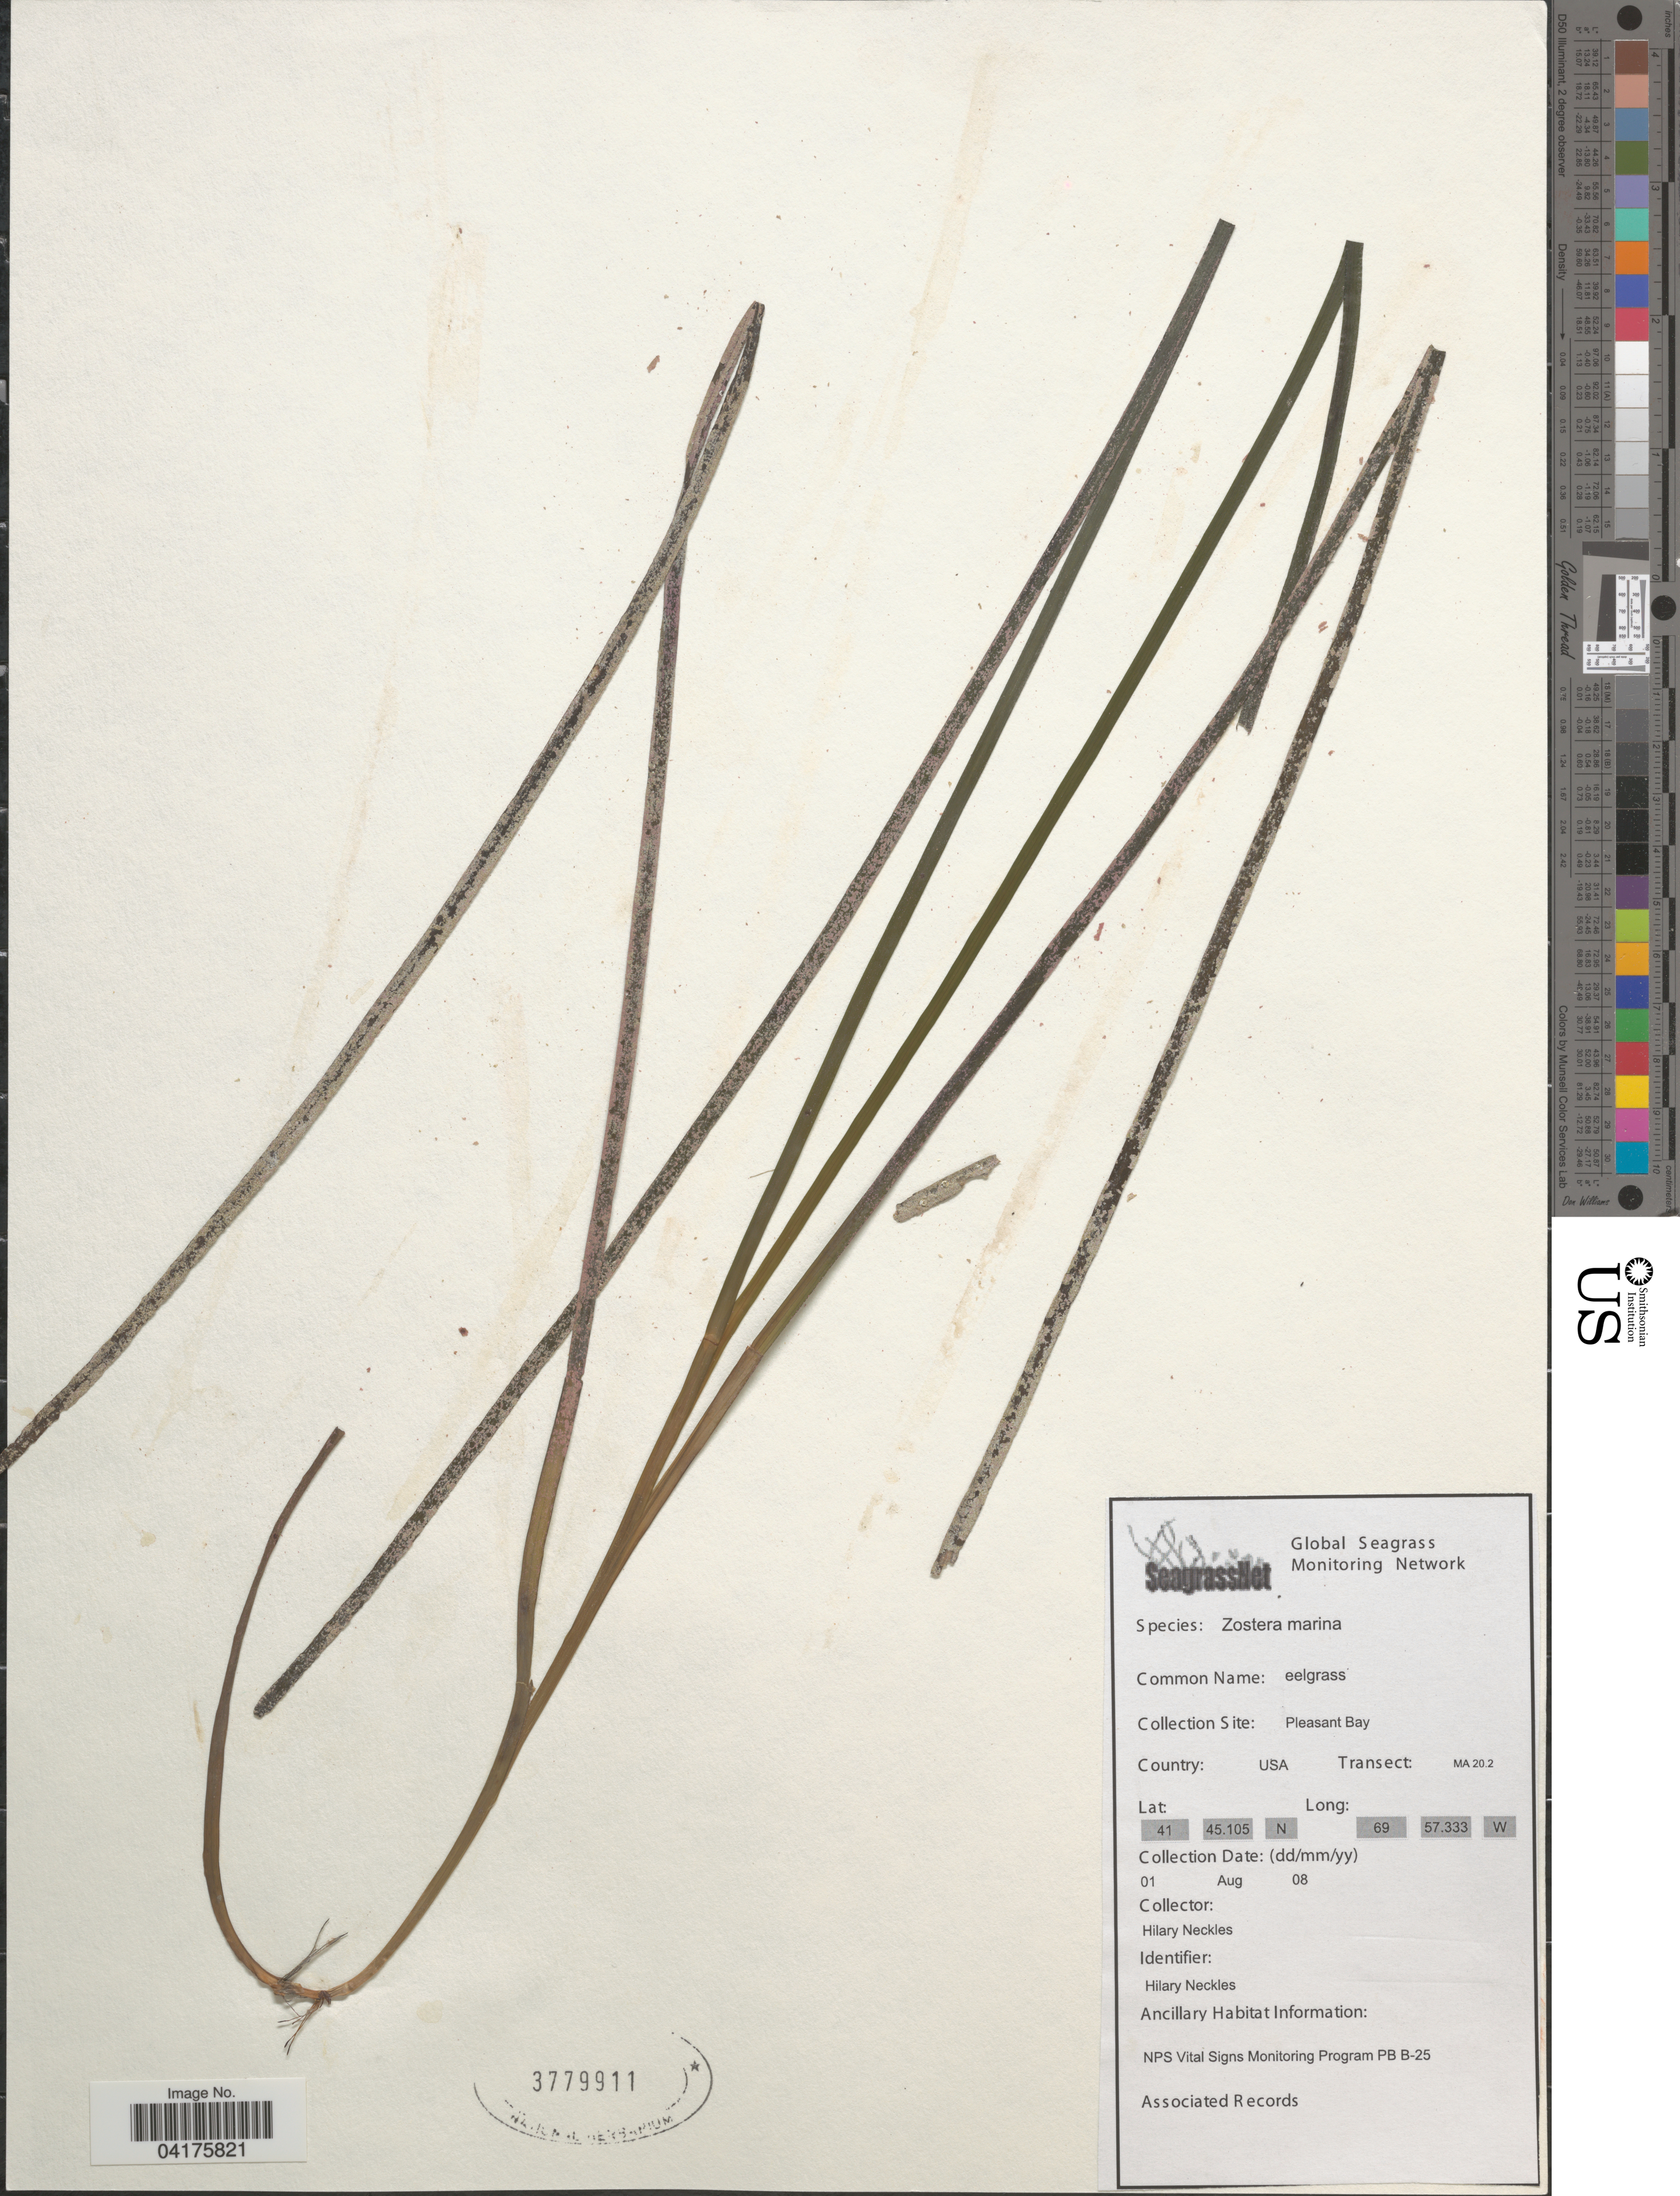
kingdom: Plantae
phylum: Tracheophyta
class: Liliopsida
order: Alismatales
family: Zosteraceae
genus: Zostera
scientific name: Zostera marina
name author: L.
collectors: H. Neckles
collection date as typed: Transcribed d/m/y: 1/8/8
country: United States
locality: Pleasant Bay.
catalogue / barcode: US 3779911